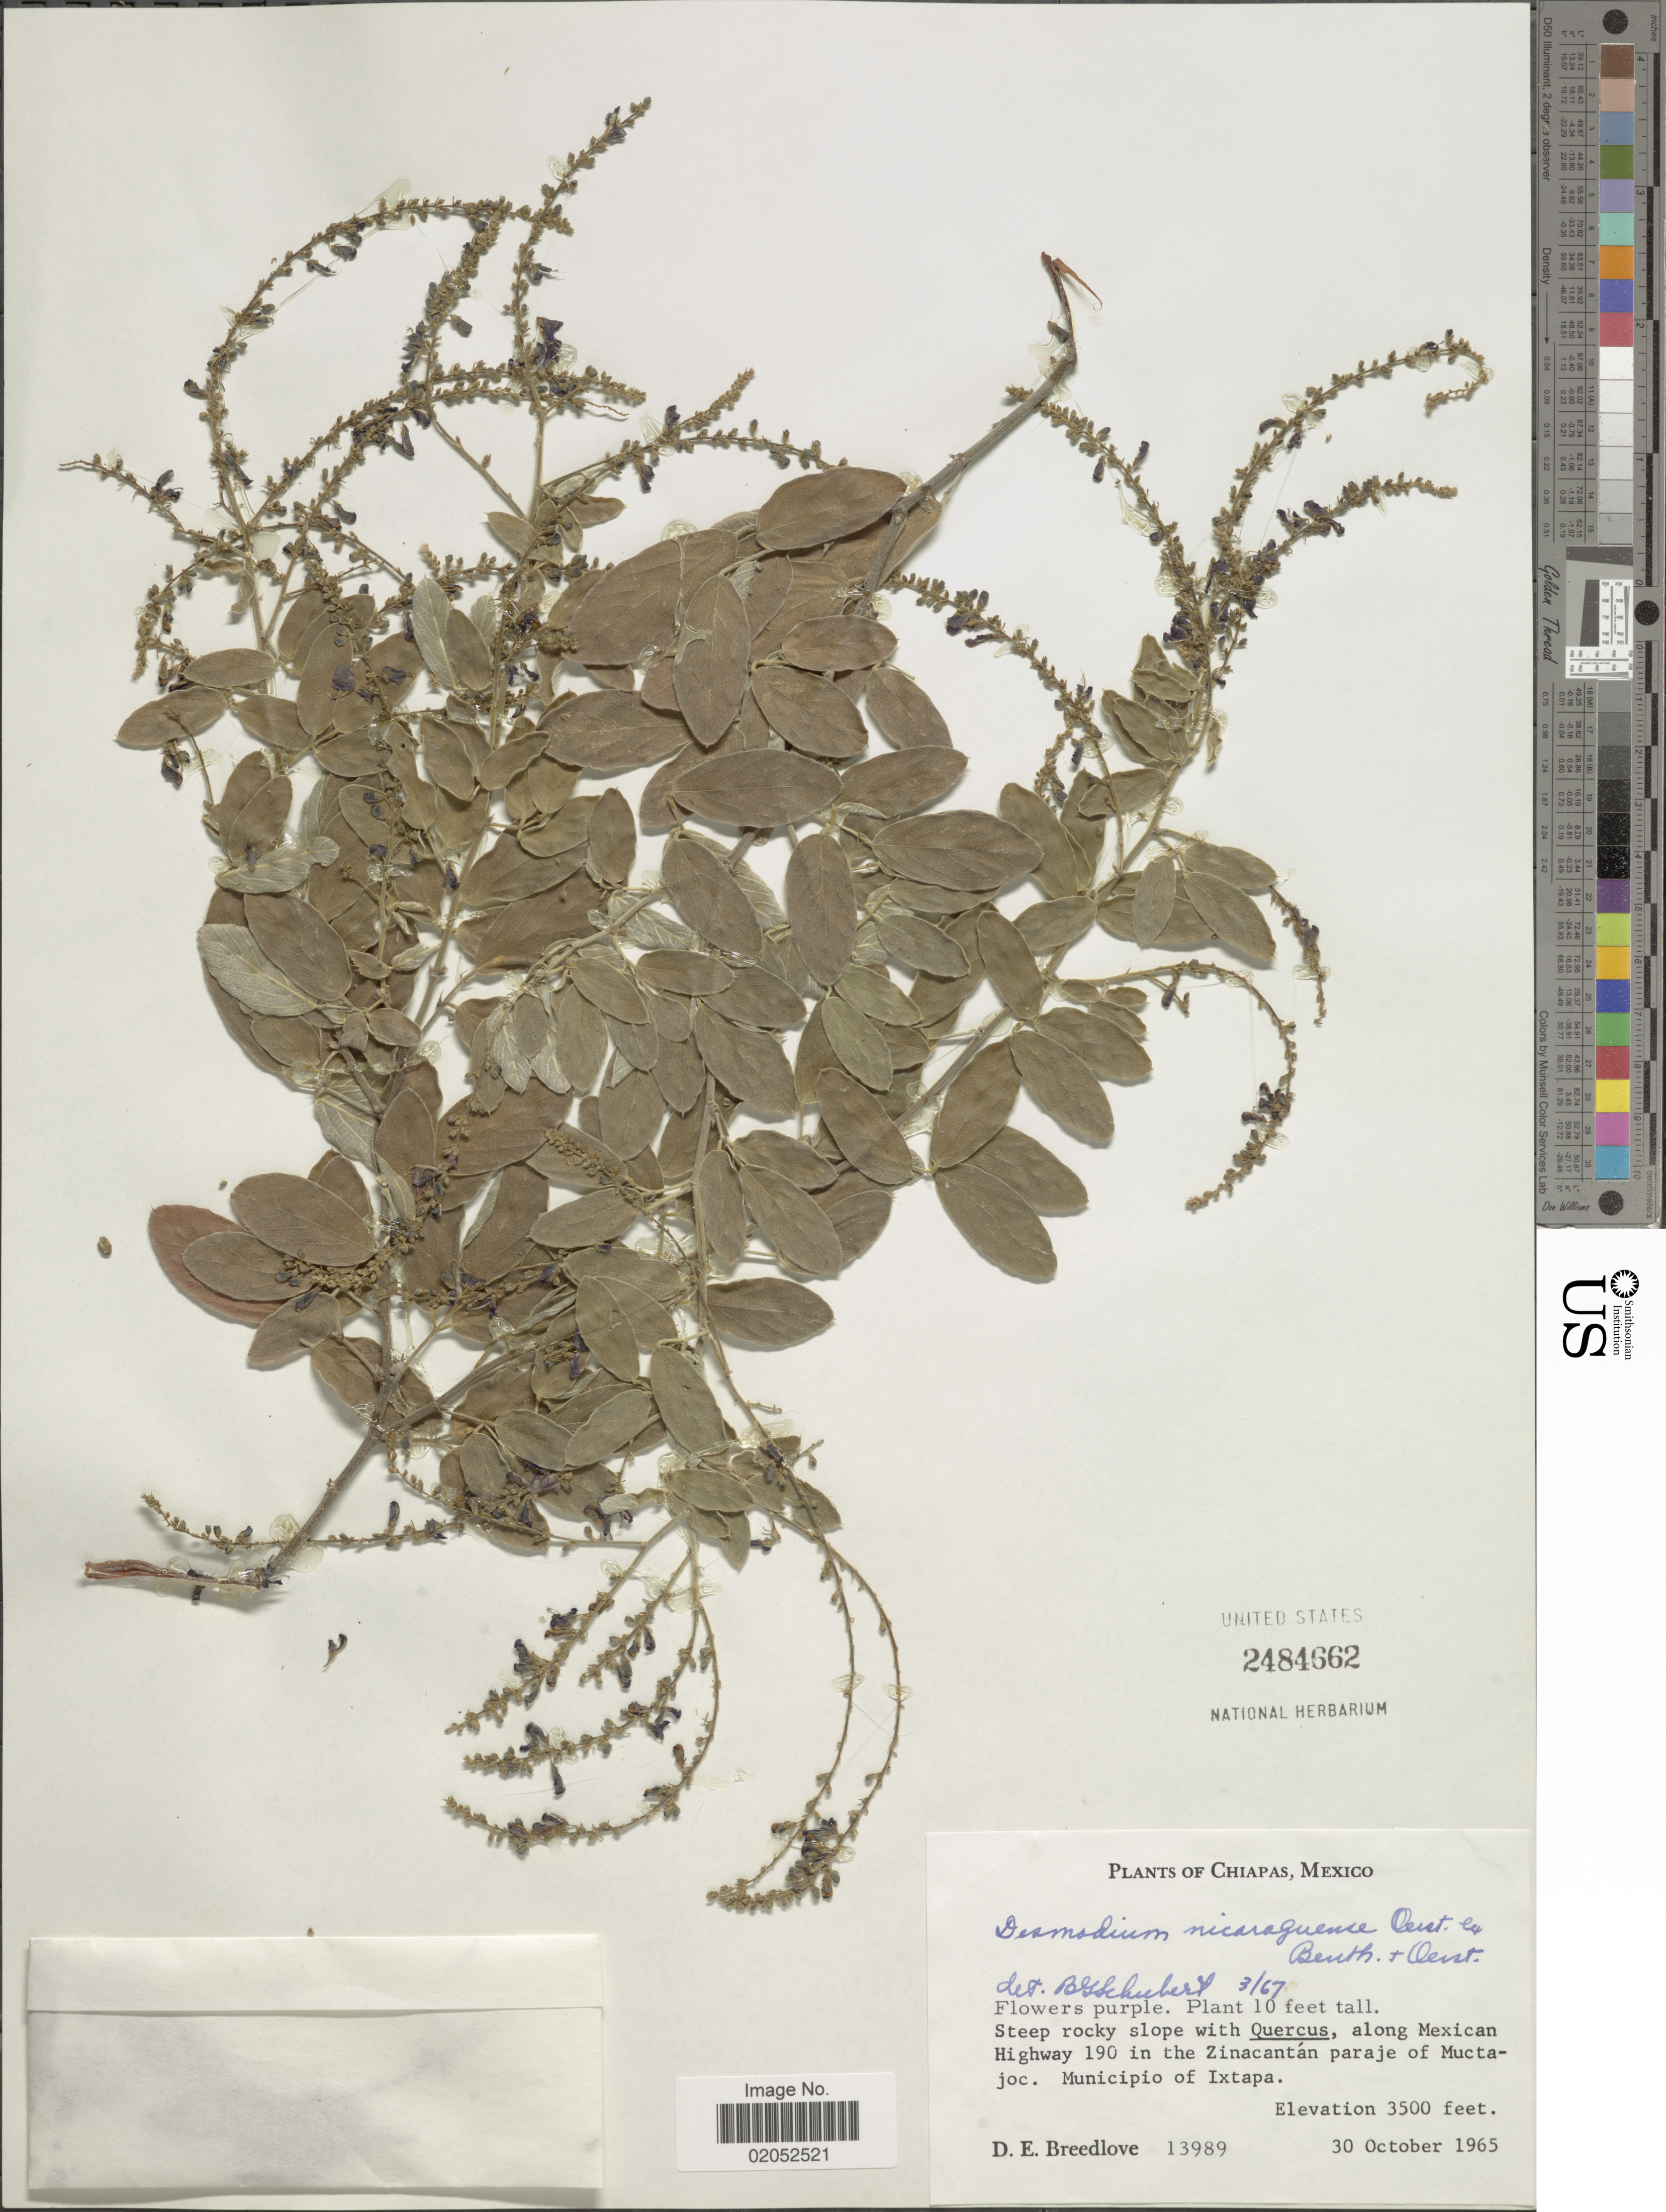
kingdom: Plantae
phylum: Tracheophyta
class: Magnoliopsida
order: Fabales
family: Fabaceae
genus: Desmodium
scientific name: Desmodium nicaraguense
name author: Oerst.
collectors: D. E. Breedlove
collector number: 13989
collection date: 1965-10-30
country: Mexico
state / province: Chiapas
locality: Chiapas, Mexico. Highway 190 in the Zinacantan paraje of Muctajoc. Municipio of Ixtapa.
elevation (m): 1067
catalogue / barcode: US 2484662